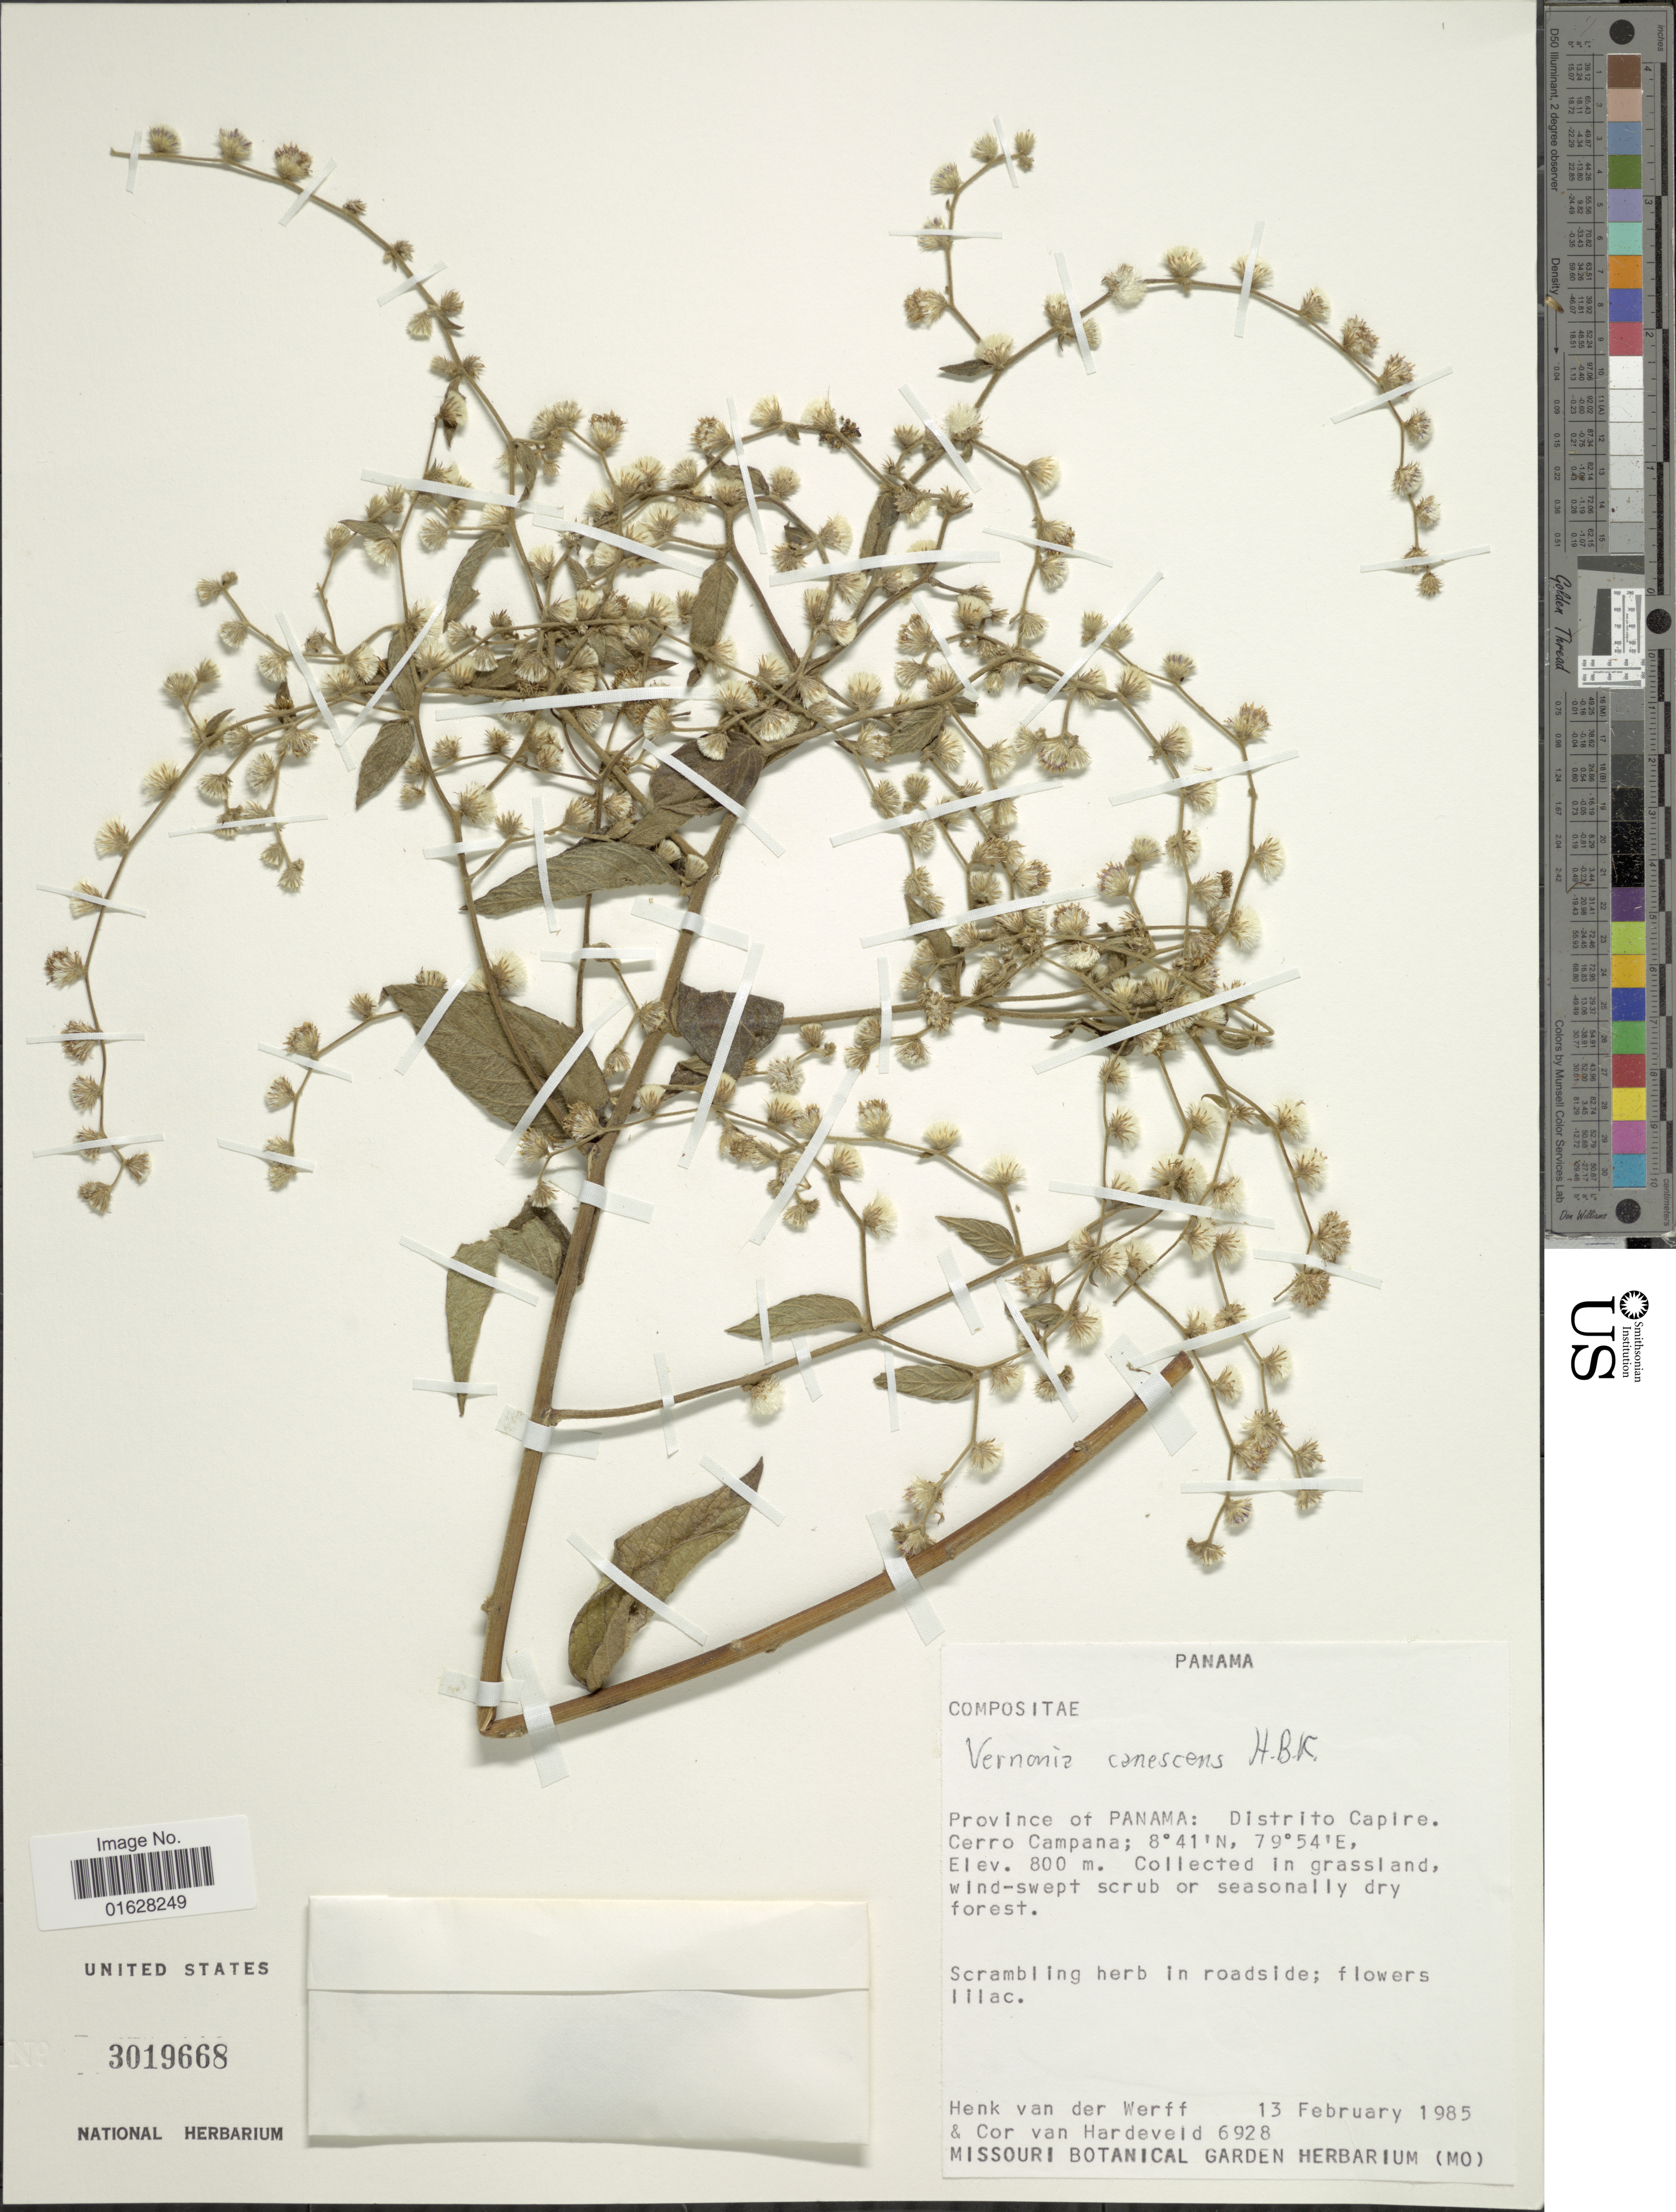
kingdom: Plantae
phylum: Tracheophyta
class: Magnoliopsida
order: Asterales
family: Asteraceae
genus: Lepidaploa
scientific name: Lepidaploa canescens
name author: (Kunth) H. Rob.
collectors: H. van der Werff & C. Van Hardeveld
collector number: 6928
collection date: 1985-02-13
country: Panama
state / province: Panamá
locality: Province of Panama, Distrito Capire, Cerro Campana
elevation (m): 800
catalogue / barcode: US 3019668